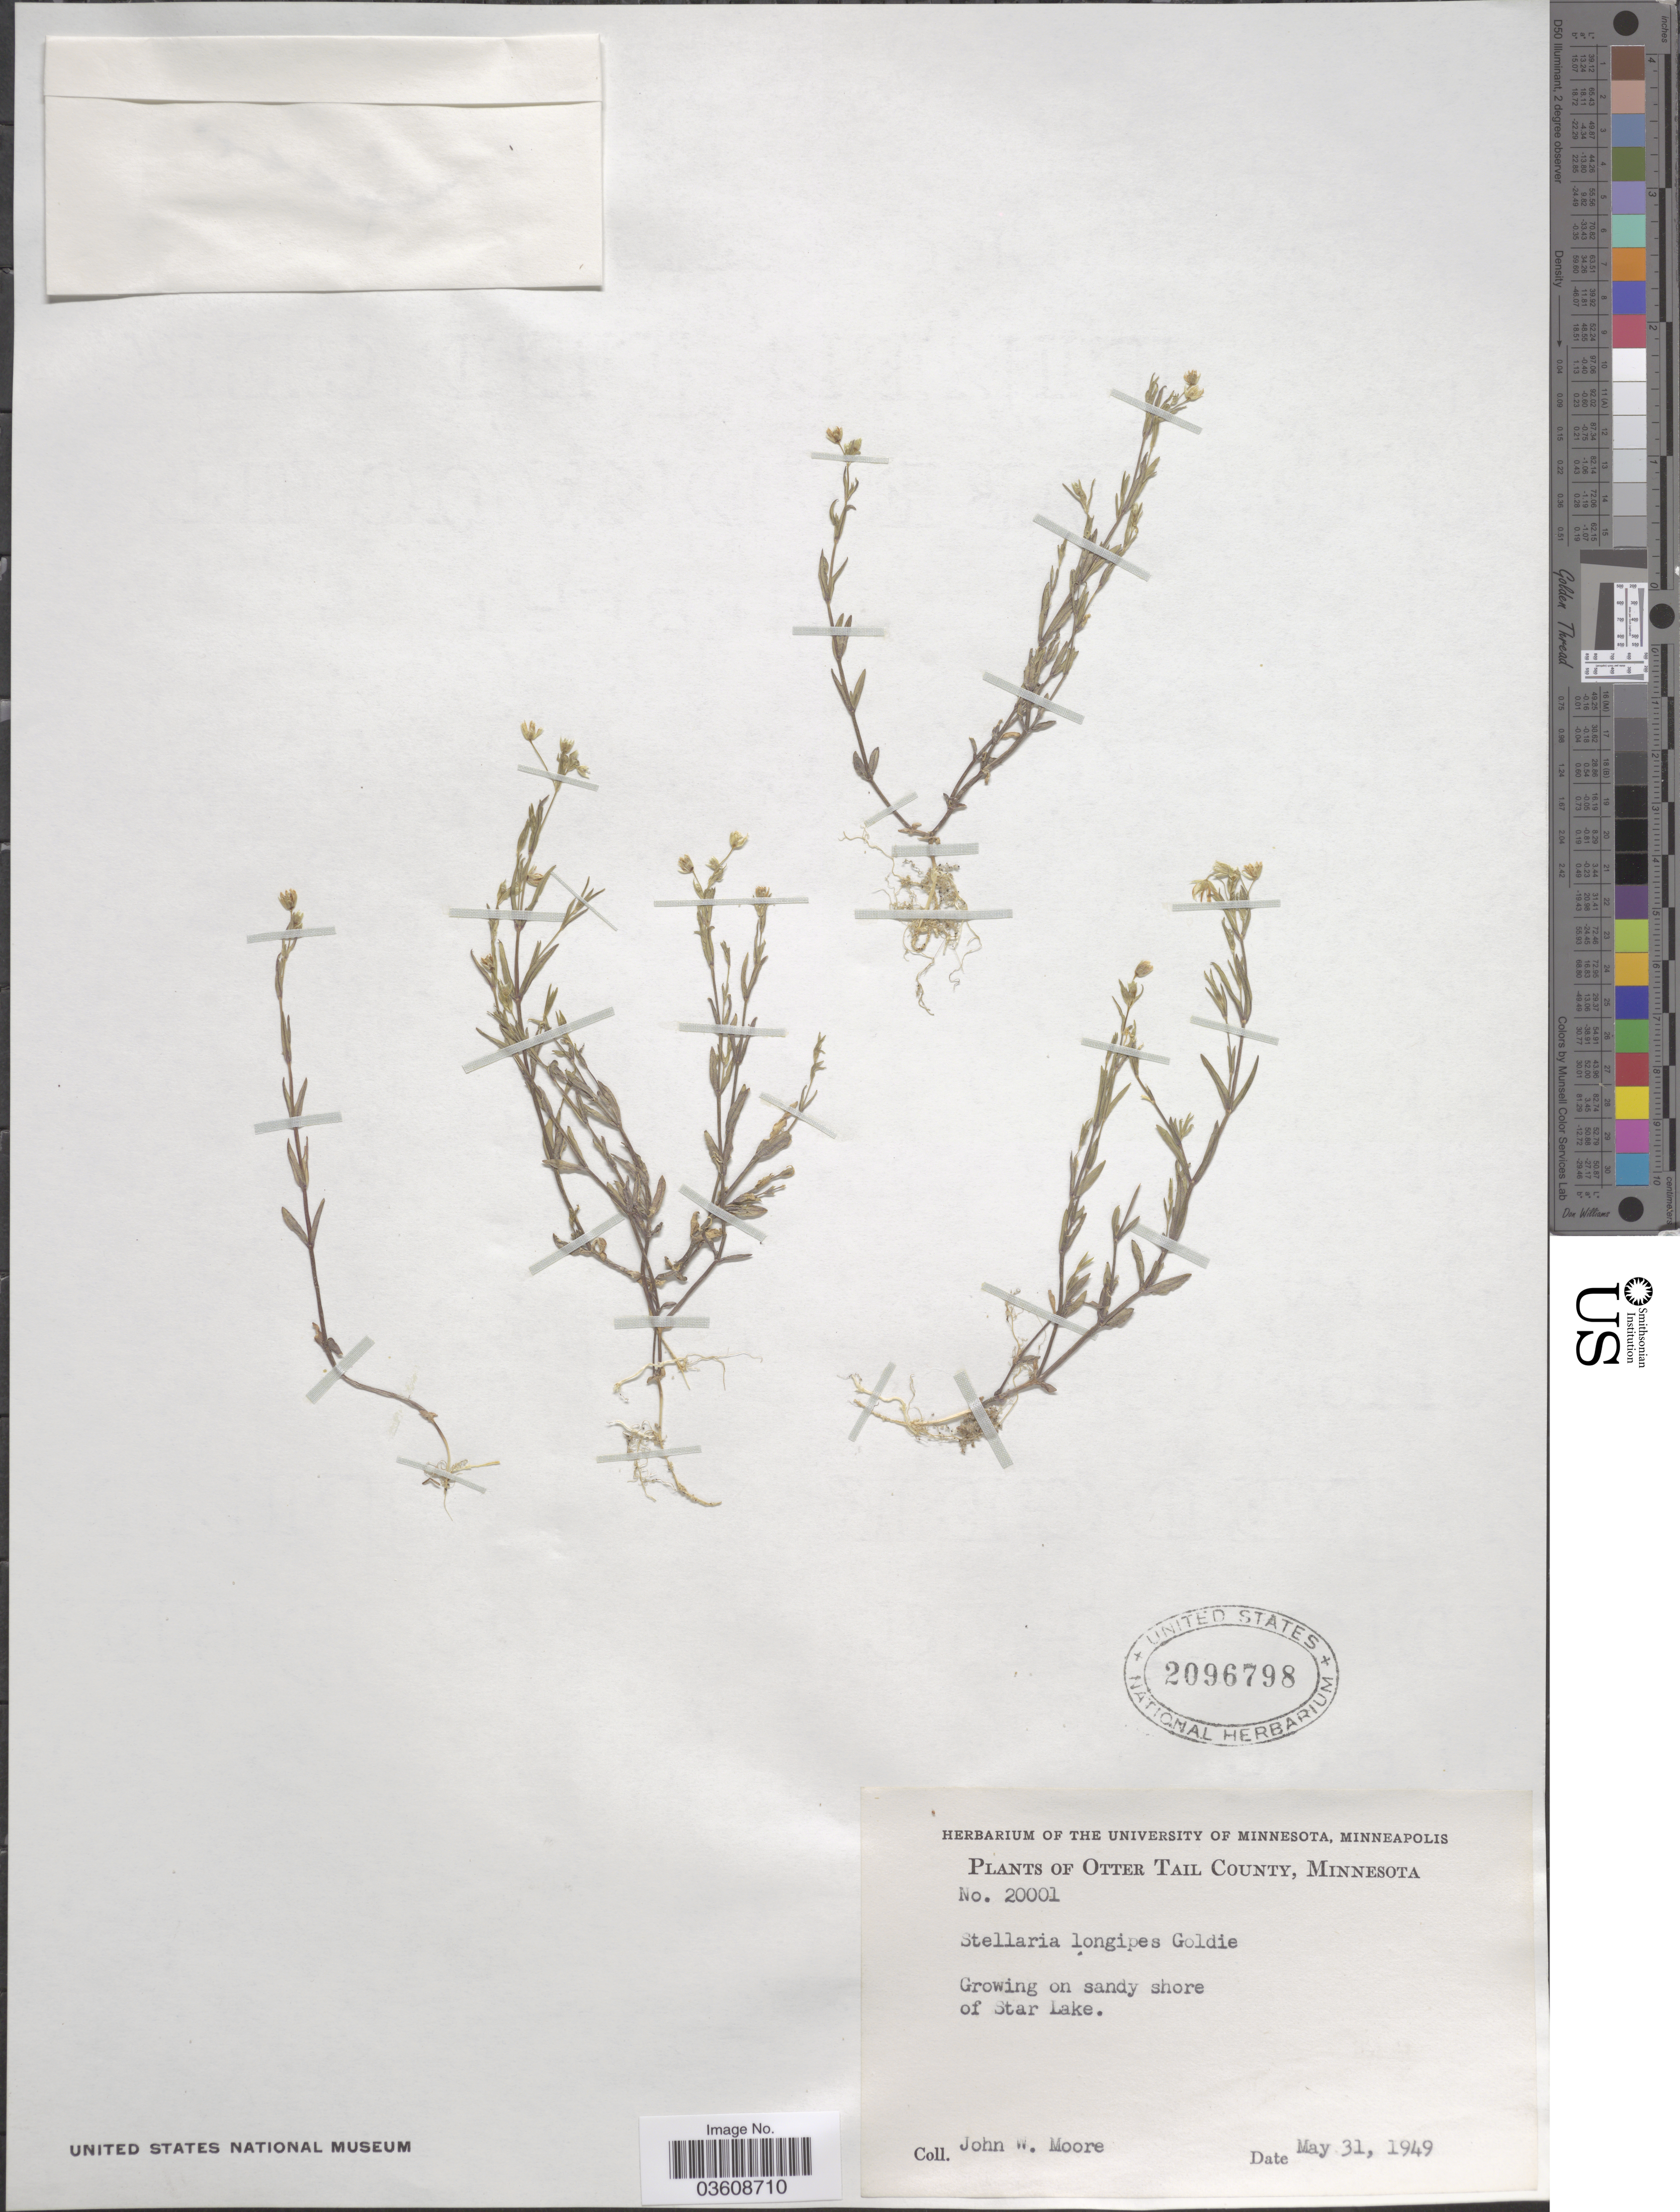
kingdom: Plantae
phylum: Tracheophyta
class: Magnoliopsida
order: Caryophyllales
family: Caryophyllaceae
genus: Stellaria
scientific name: Stellaria longipes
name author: Goldie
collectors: J. Moore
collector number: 20001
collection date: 1949-05-31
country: United States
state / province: Minnesota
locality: Otter Tail County. Sandy shore of Star Lake.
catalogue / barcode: US 2096798